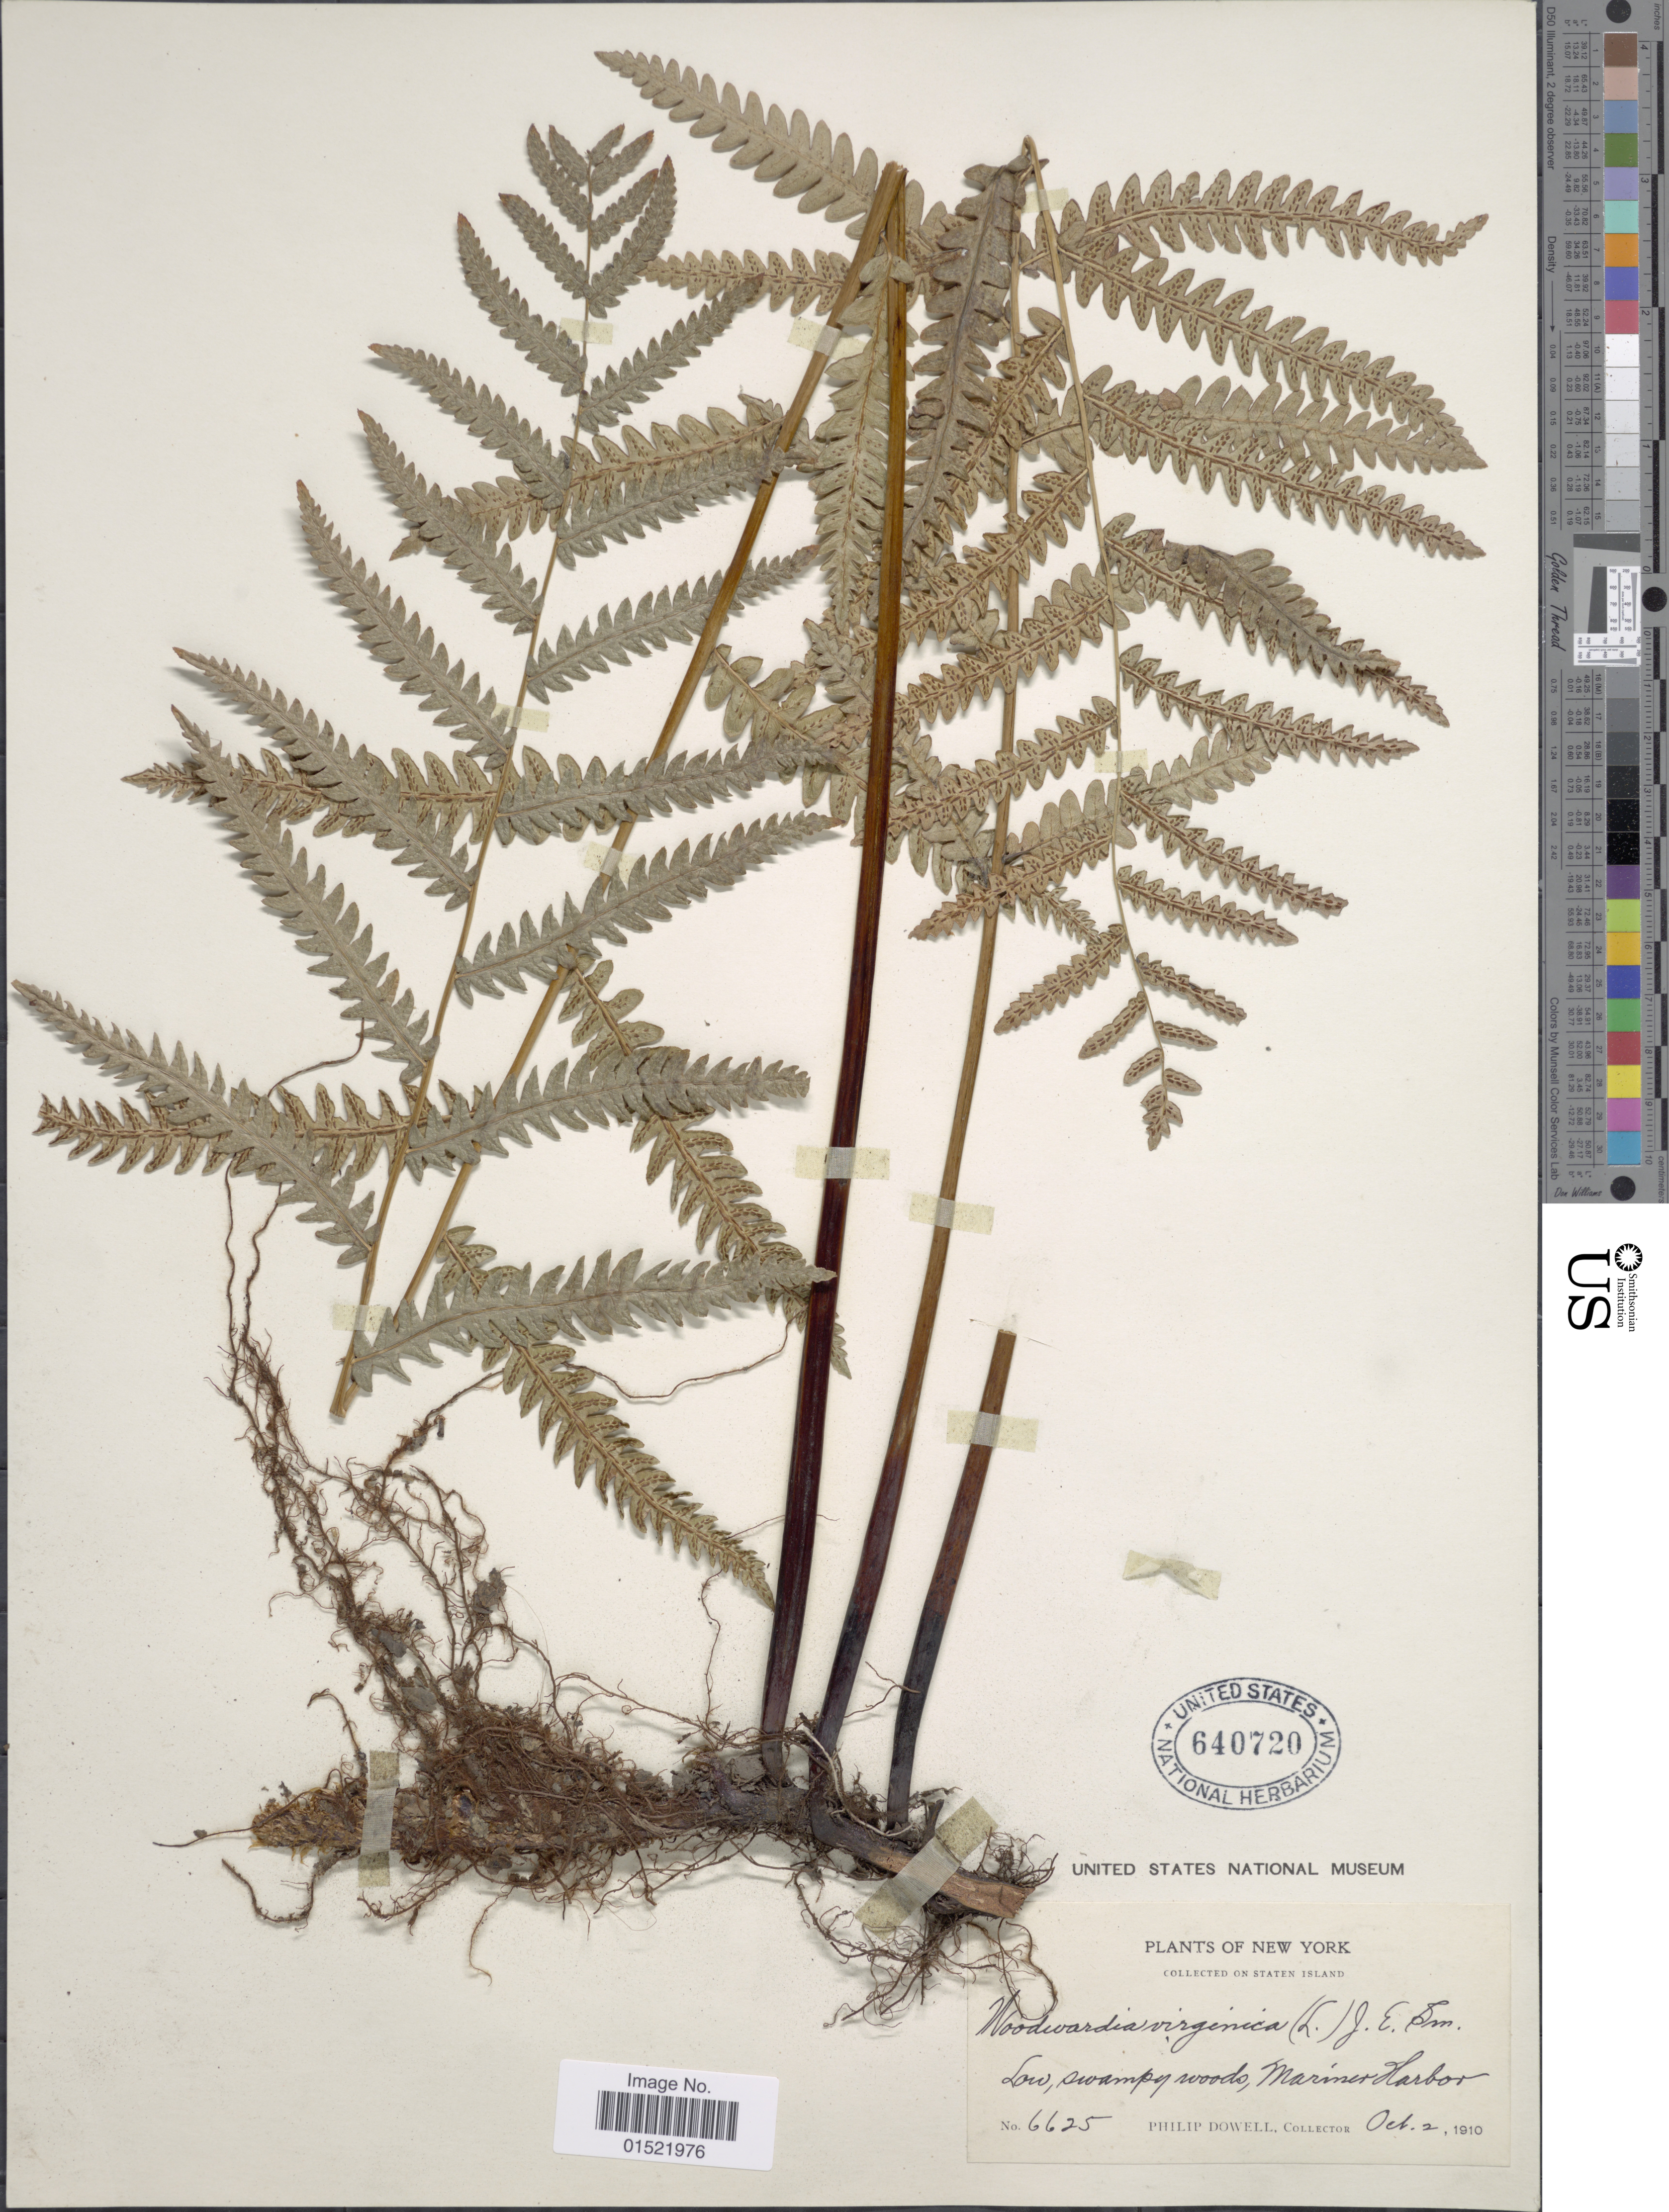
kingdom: Plantae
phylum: Tracheophyta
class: Polypodiopsida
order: Polypodiales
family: Blechnaceae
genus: Woodwardia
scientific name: Woodwardia virginica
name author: (L.) R.M. Sm.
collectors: P. Dowell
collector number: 6625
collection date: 1910-10-02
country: United States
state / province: New York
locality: Staten Island, low swampy woods, Mariner Harbor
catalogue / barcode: US 640720